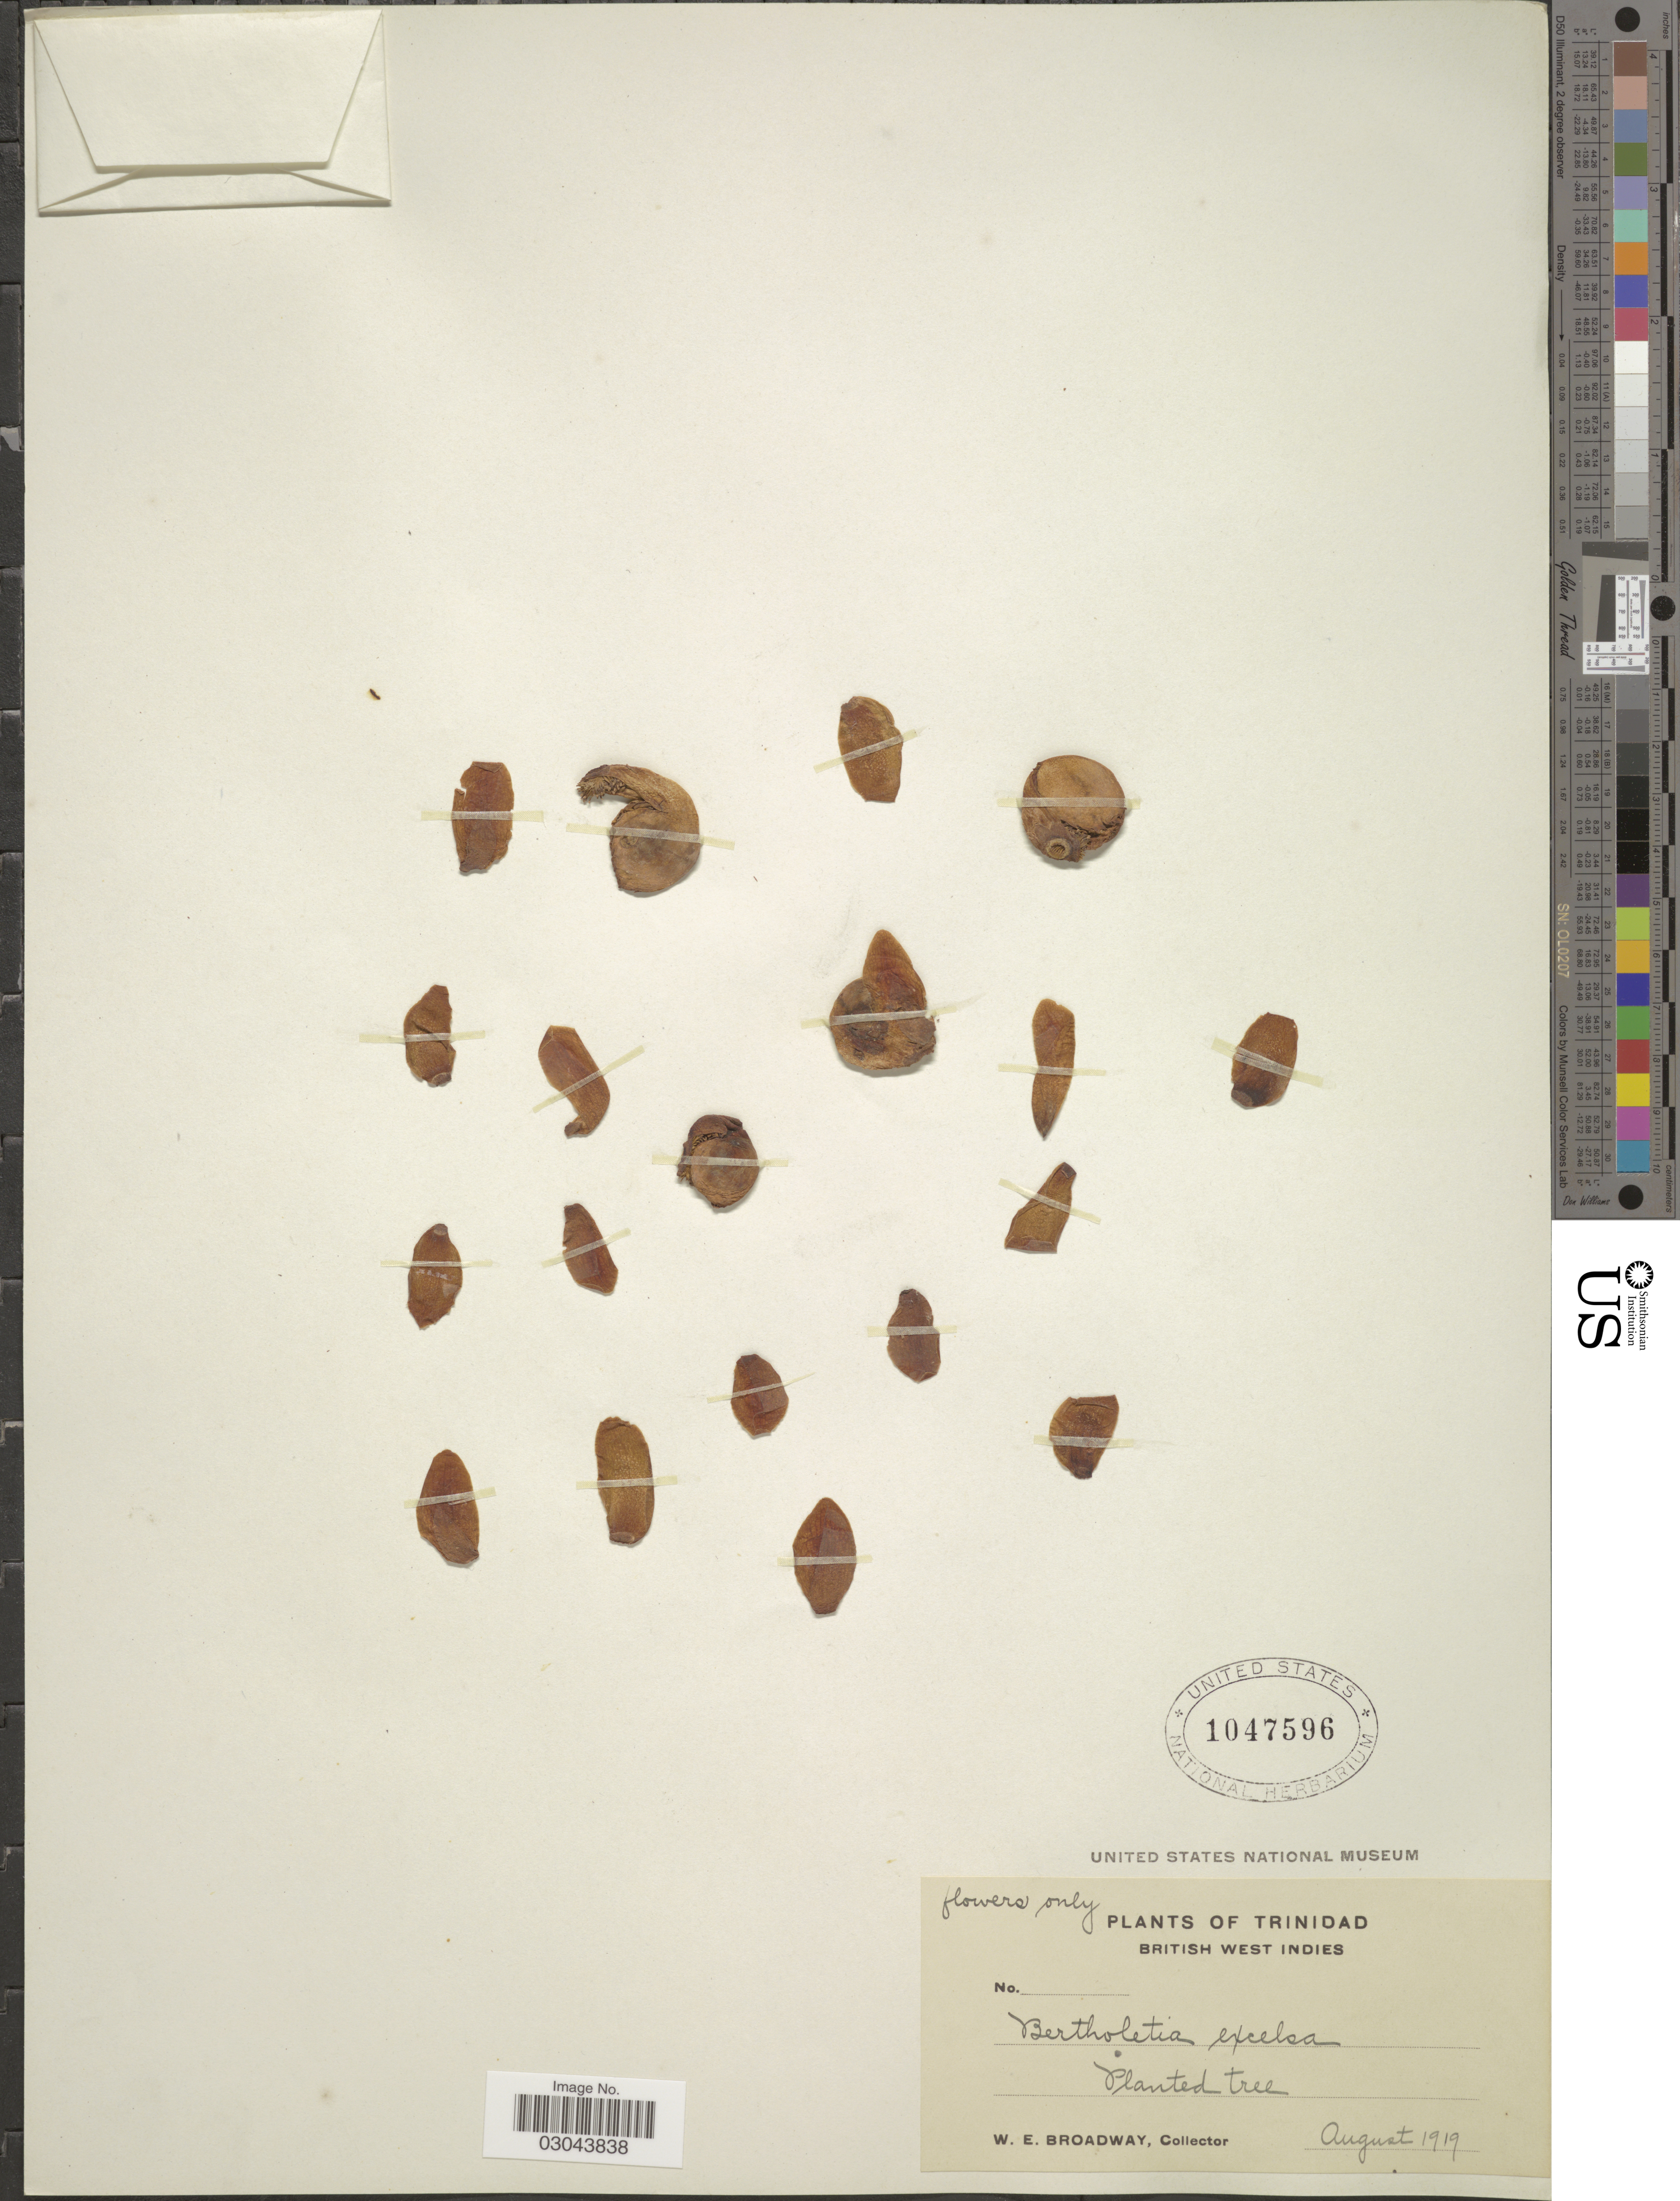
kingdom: Plantae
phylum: Tracheophyta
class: Magnoliopsida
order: Ericales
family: Lecythidaceae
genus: Bertholletia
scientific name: Bertholletia excelsa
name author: Bonpl.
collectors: W. E. Broadway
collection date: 1919-08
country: Trinidad and Tobago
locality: Trinidad. British West Indies.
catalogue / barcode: US 1047596